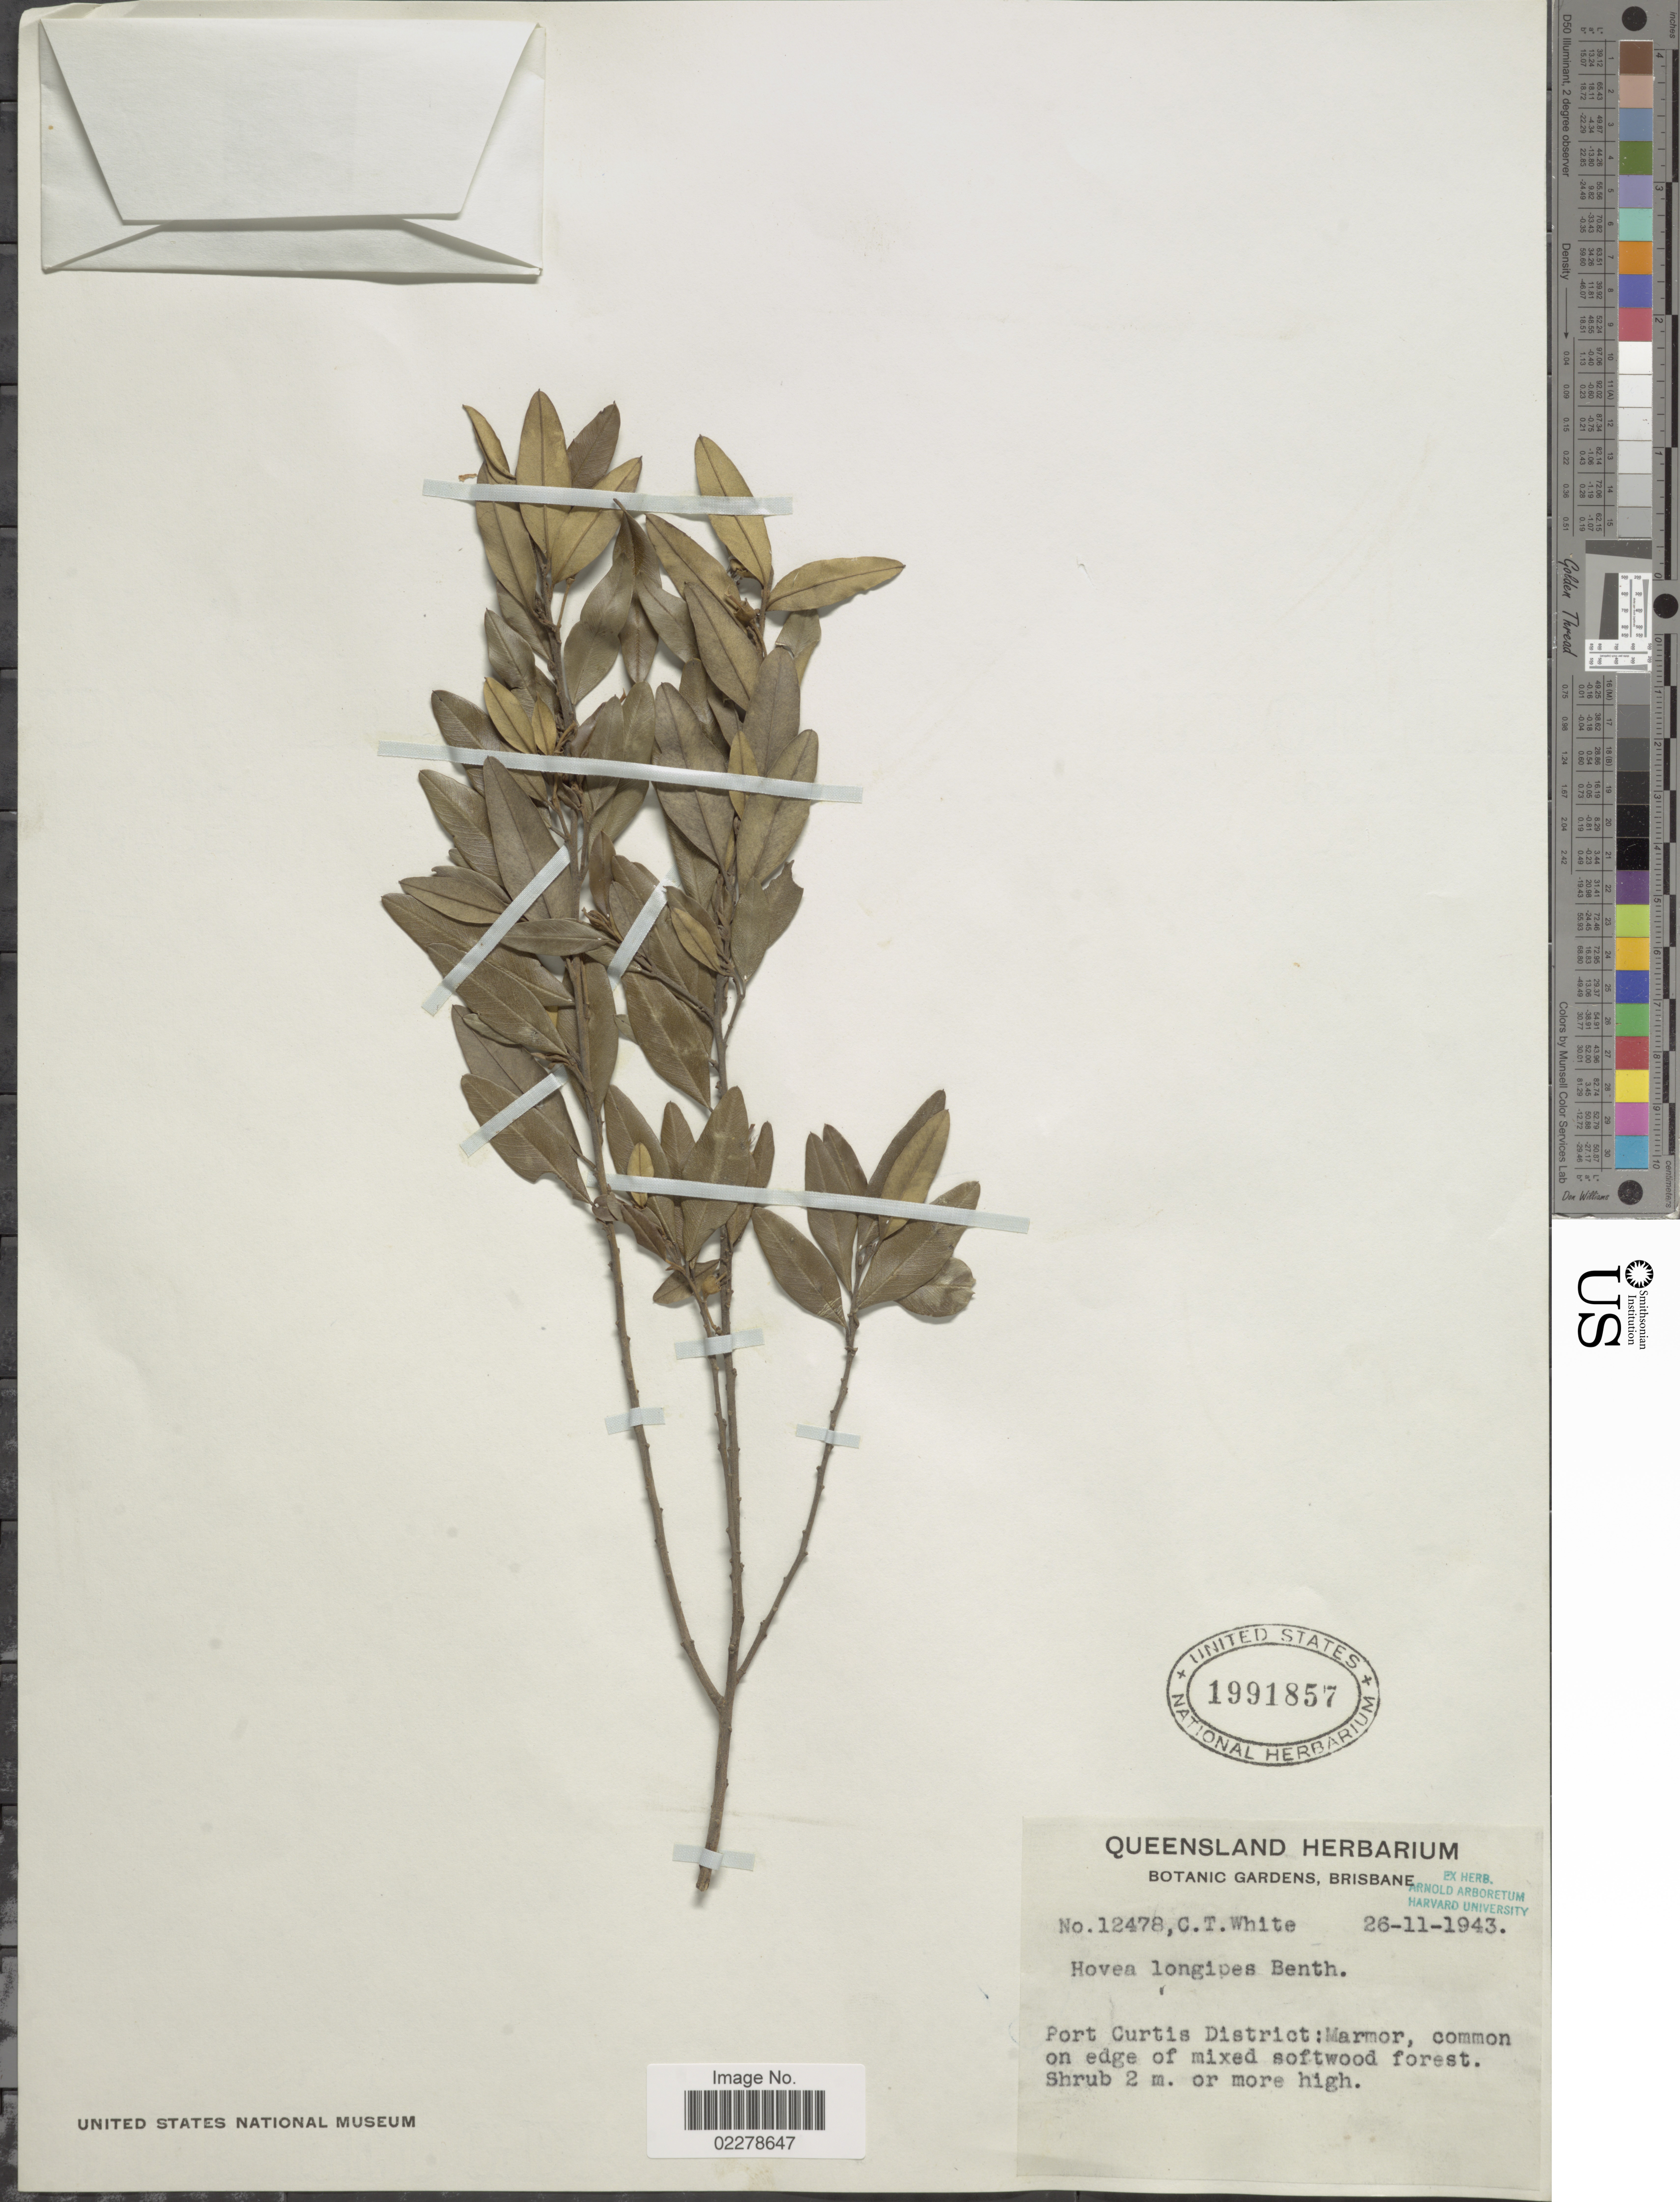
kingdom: Plantae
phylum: Tracheophyta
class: Magnoliopsida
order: Fabales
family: Fabaceae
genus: Hovea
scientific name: Hovea longipes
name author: Benth.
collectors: C. T. White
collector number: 12478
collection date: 1943-11-26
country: Australia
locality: Port Curtis District: Marmor, common on edge of mixed softwood forest.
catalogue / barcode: US 1991857